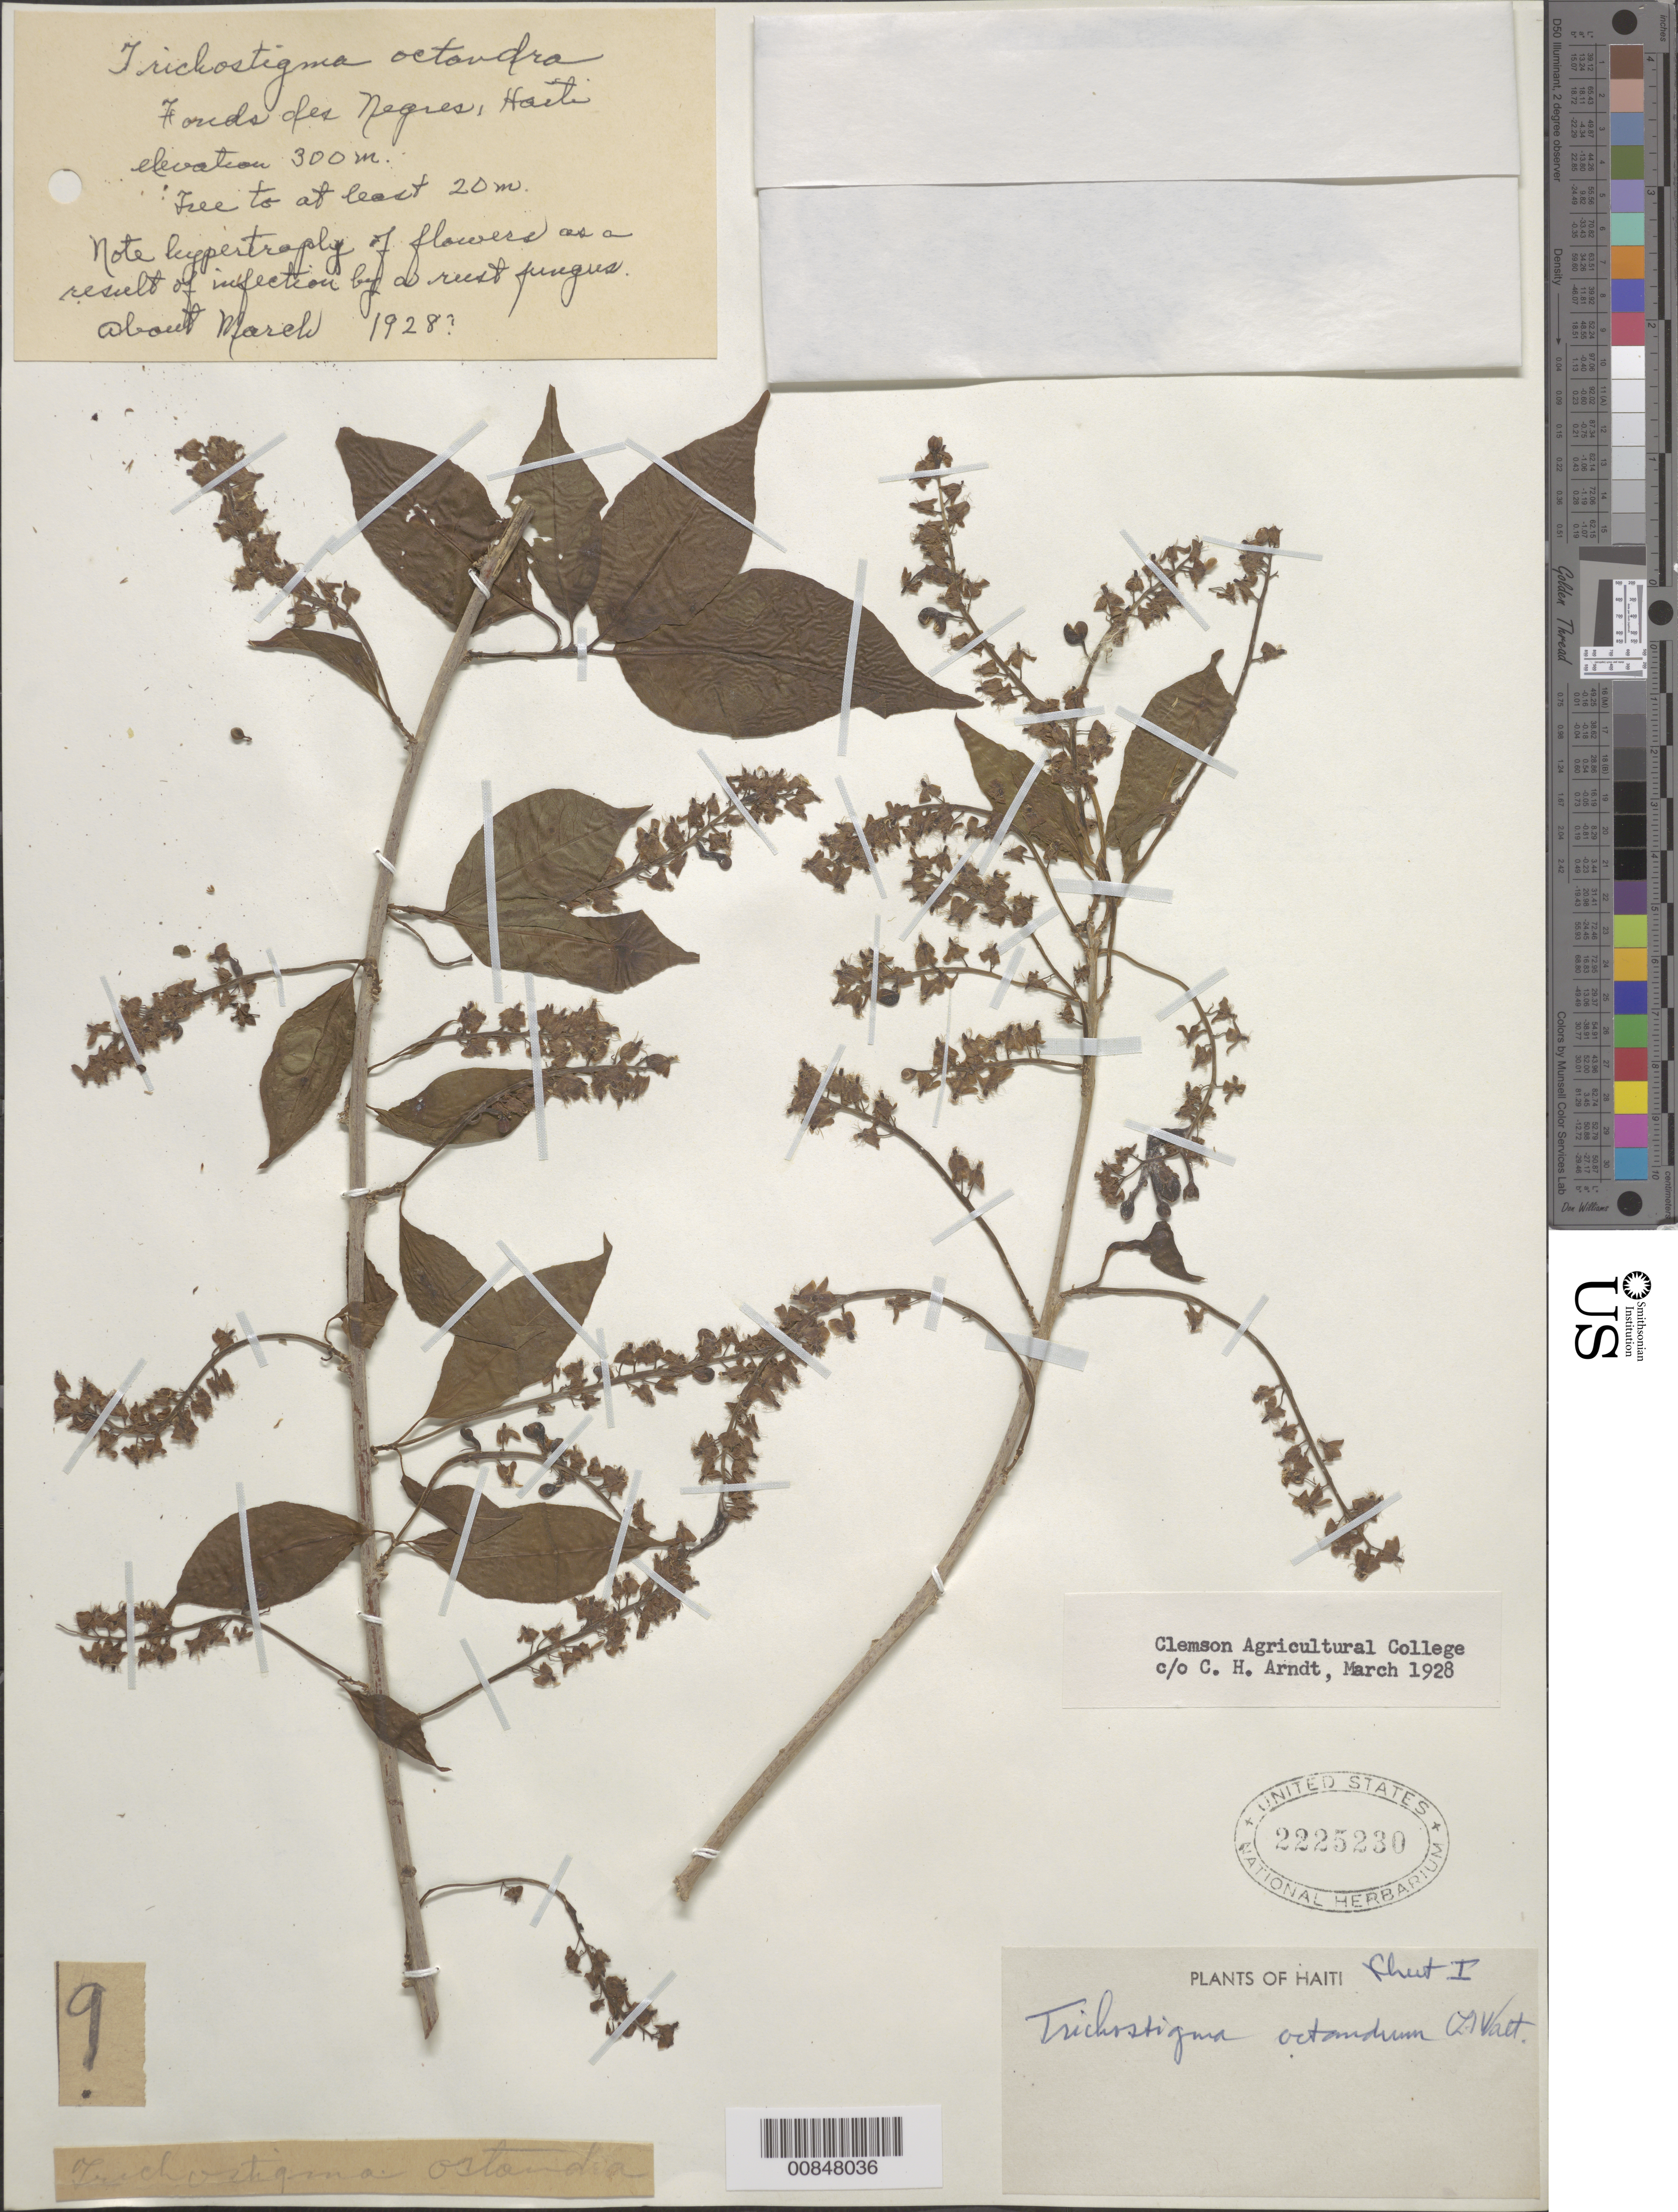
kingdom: Plantae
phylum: Tracheophyta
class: Magnoliopsida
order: Caryophyllales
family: Phytolaccaceae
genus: Trichostigma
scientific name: Trichostigma octandrum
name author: (L.) H. Walter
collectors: C. Arndt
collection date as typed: Mar 1928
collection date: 1928-03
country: Haiti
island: Hispaniola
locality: Fonds des Nègres.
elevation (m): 300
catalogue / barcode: US 2225230